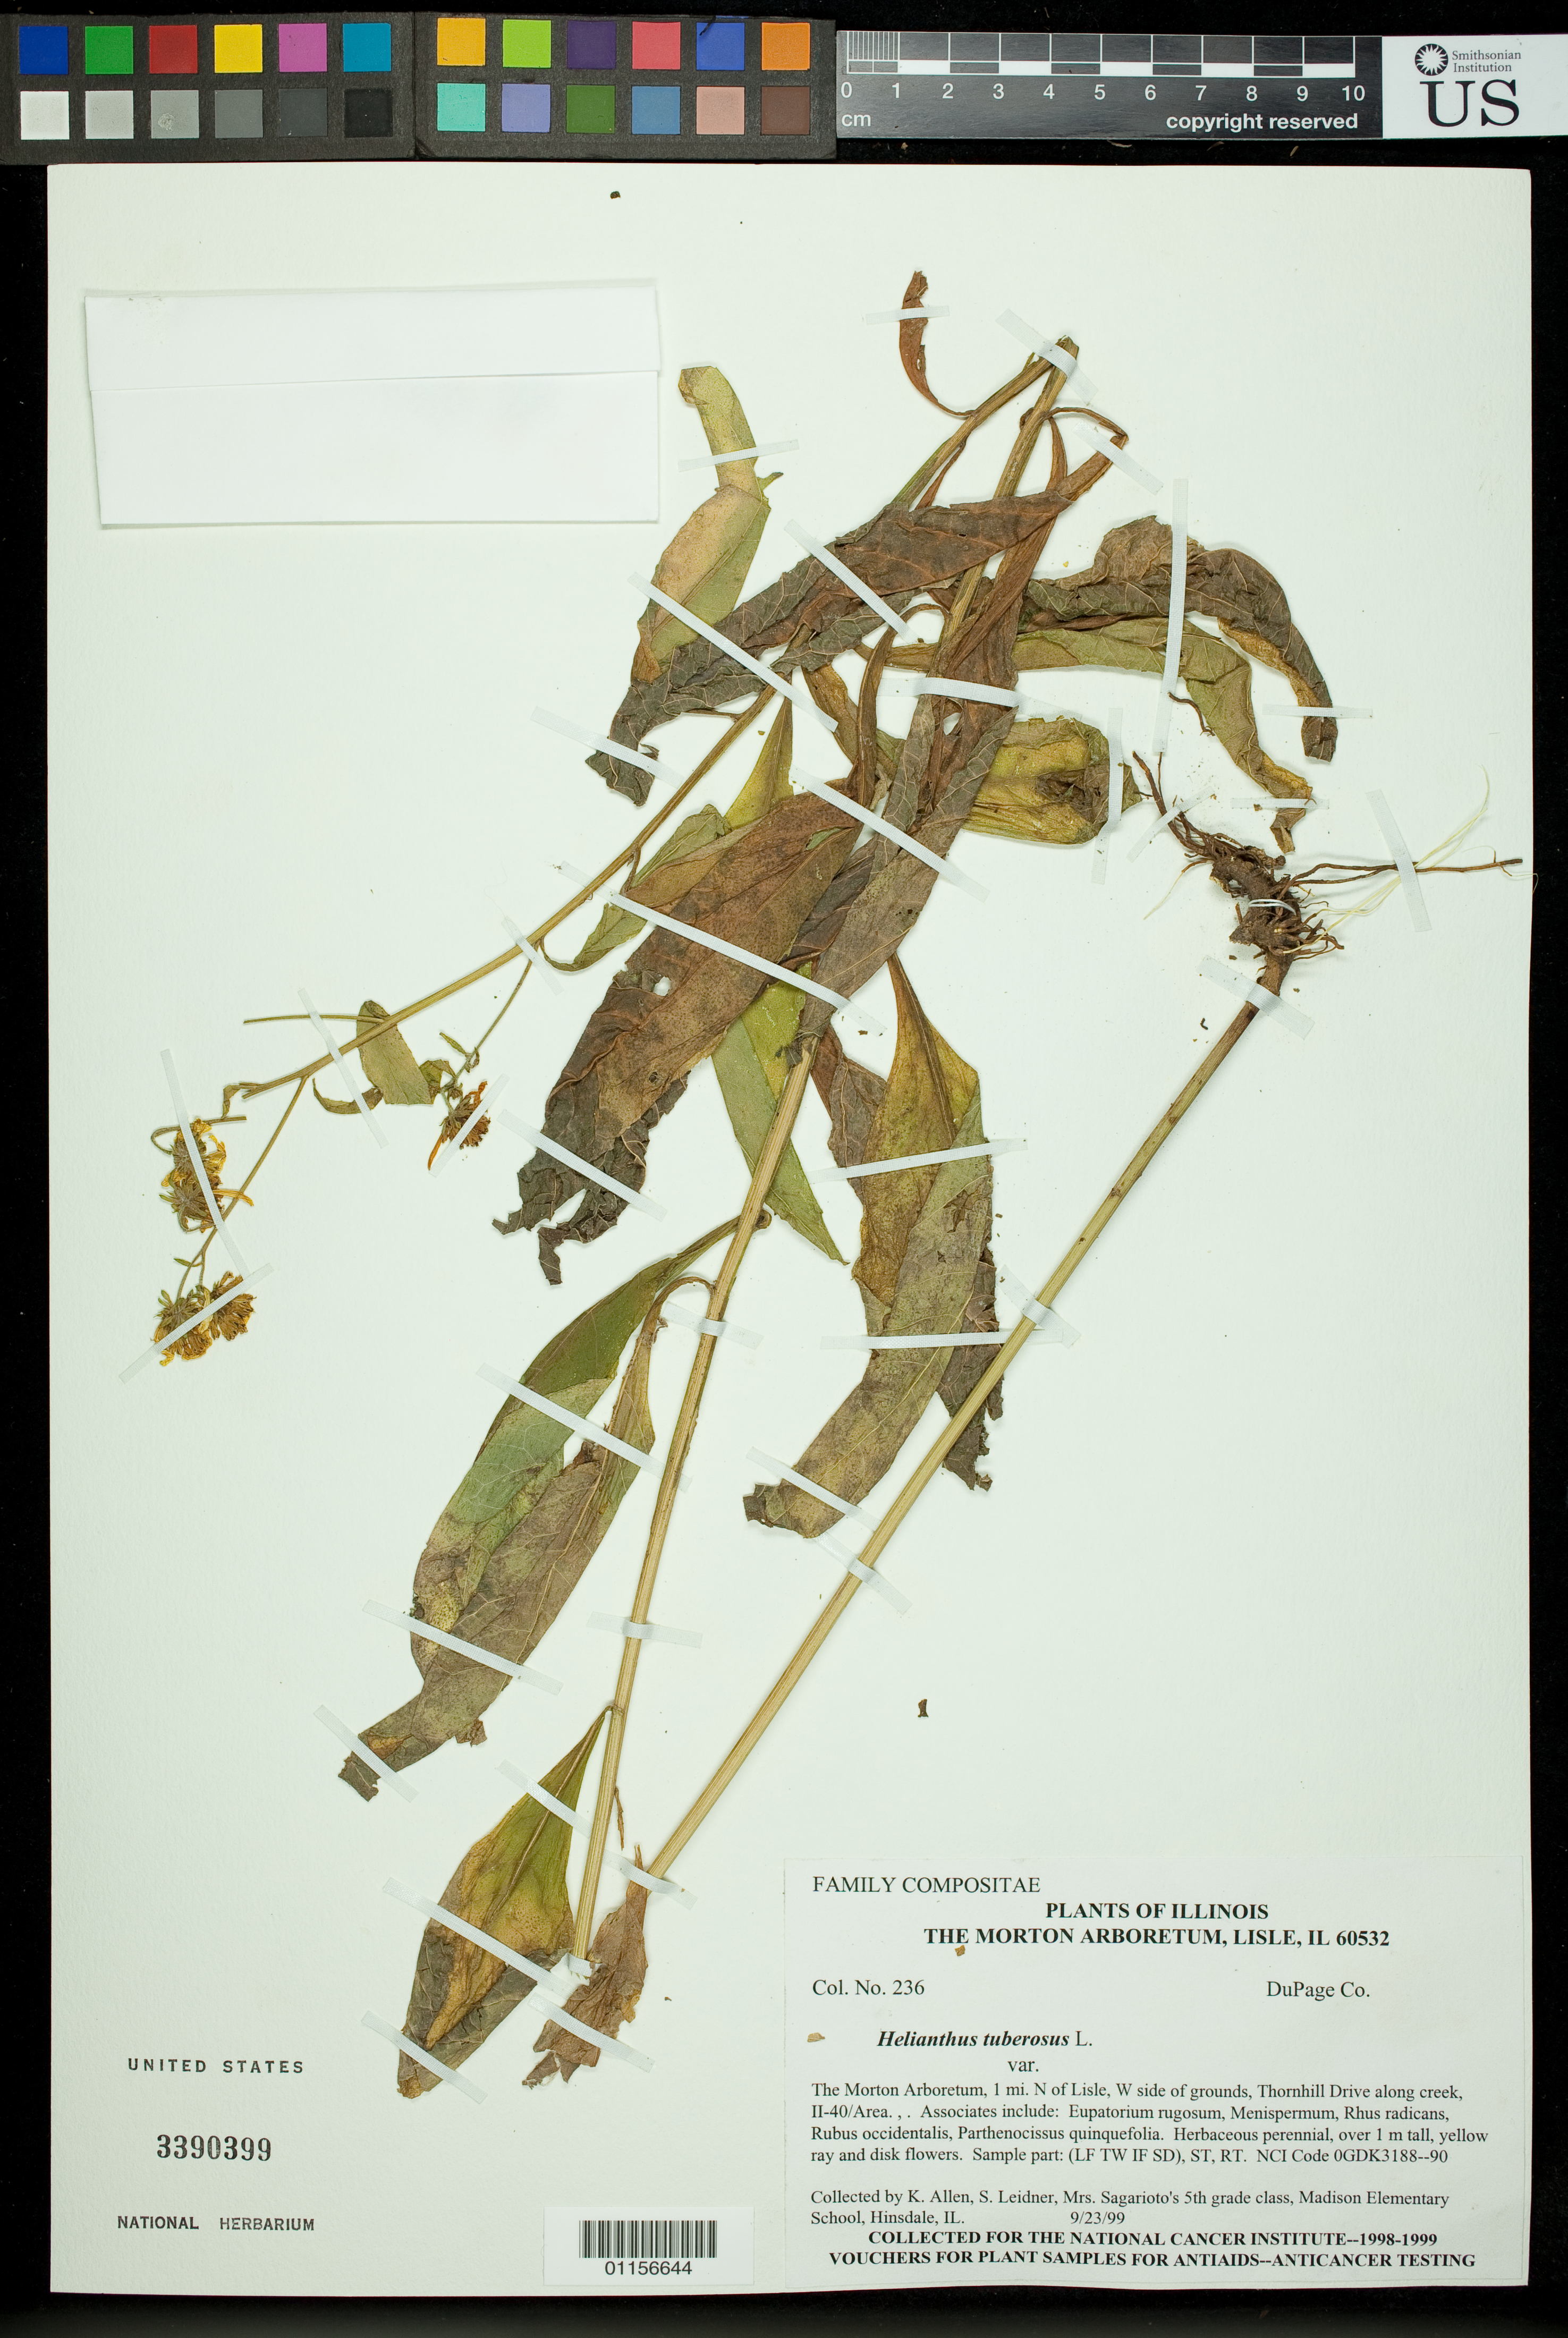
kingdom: Plantae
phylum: Tracheophyta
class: Magnoliopsida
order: Asterales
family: Asteraceae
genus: Helianthus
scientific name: Helianthus tuberosus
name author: L.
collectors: K. Allen, S. Leidner & Mrs. Sagarioto's 5th grade class, Madison Elementary School, Hinsdale, IL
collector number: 236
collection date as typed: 5/23/99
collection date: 1999-05-23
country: United States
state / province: Illinois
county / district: DuPage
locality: The Morton Arboretum, 1 mile N. of Lisle, W side of grounds along Thornhill Drive along creek, II-40/Area.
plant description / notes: COLLECTED FOR THE NATIONAL CANCER INSTITUTE--1998-1999 VOUCHERS FOR PLANT SAMPLES FOR ANTIAIDS--ANTICANCER TESTING.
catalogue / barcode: US 3390399